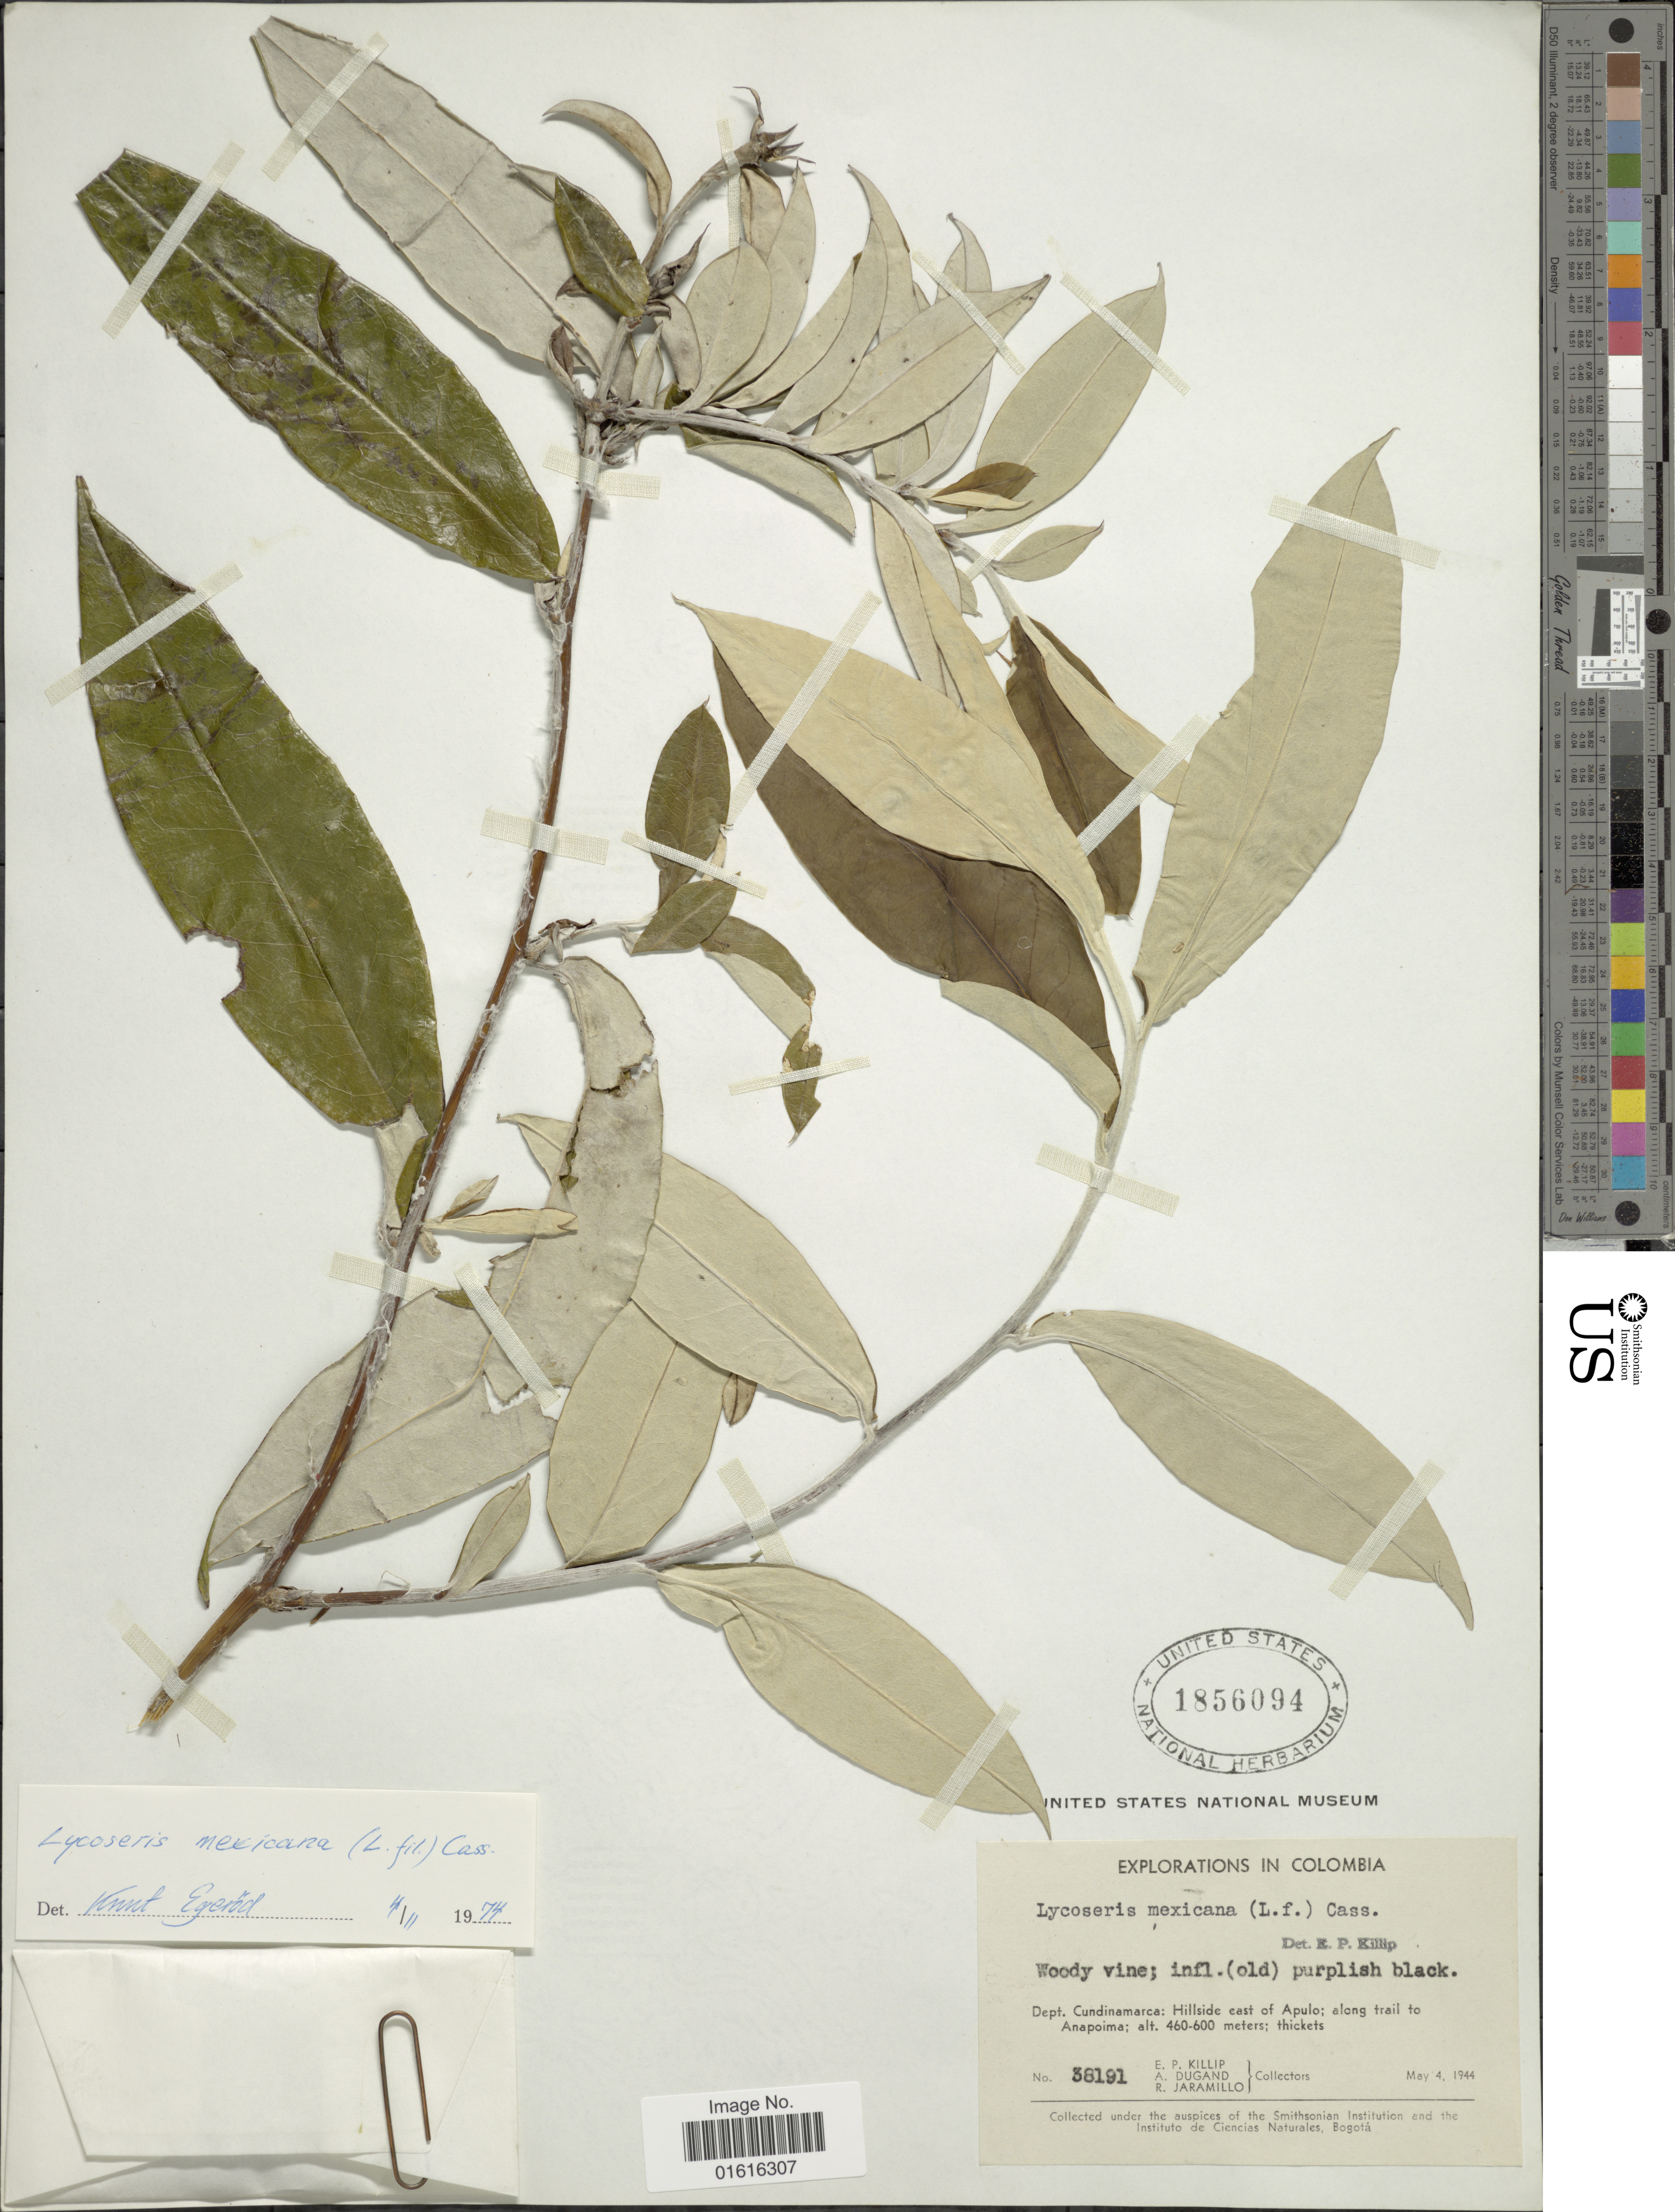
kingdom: Plantae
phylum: Tracheophyta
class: Magnoliopsida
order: Asterales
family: Asteraceae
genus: Lycoseris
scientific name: Lycoseris mexicana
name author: (L. f.) Cass.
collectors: E. P. Killip, A. Dugand & R. Jaramillo M.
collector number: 38191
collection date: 1944-05-04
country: Colombia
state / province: Cundinamarca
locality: Hillside east of Apulo; along trail to Anapoima.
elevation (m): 460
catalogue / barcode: US 1856094